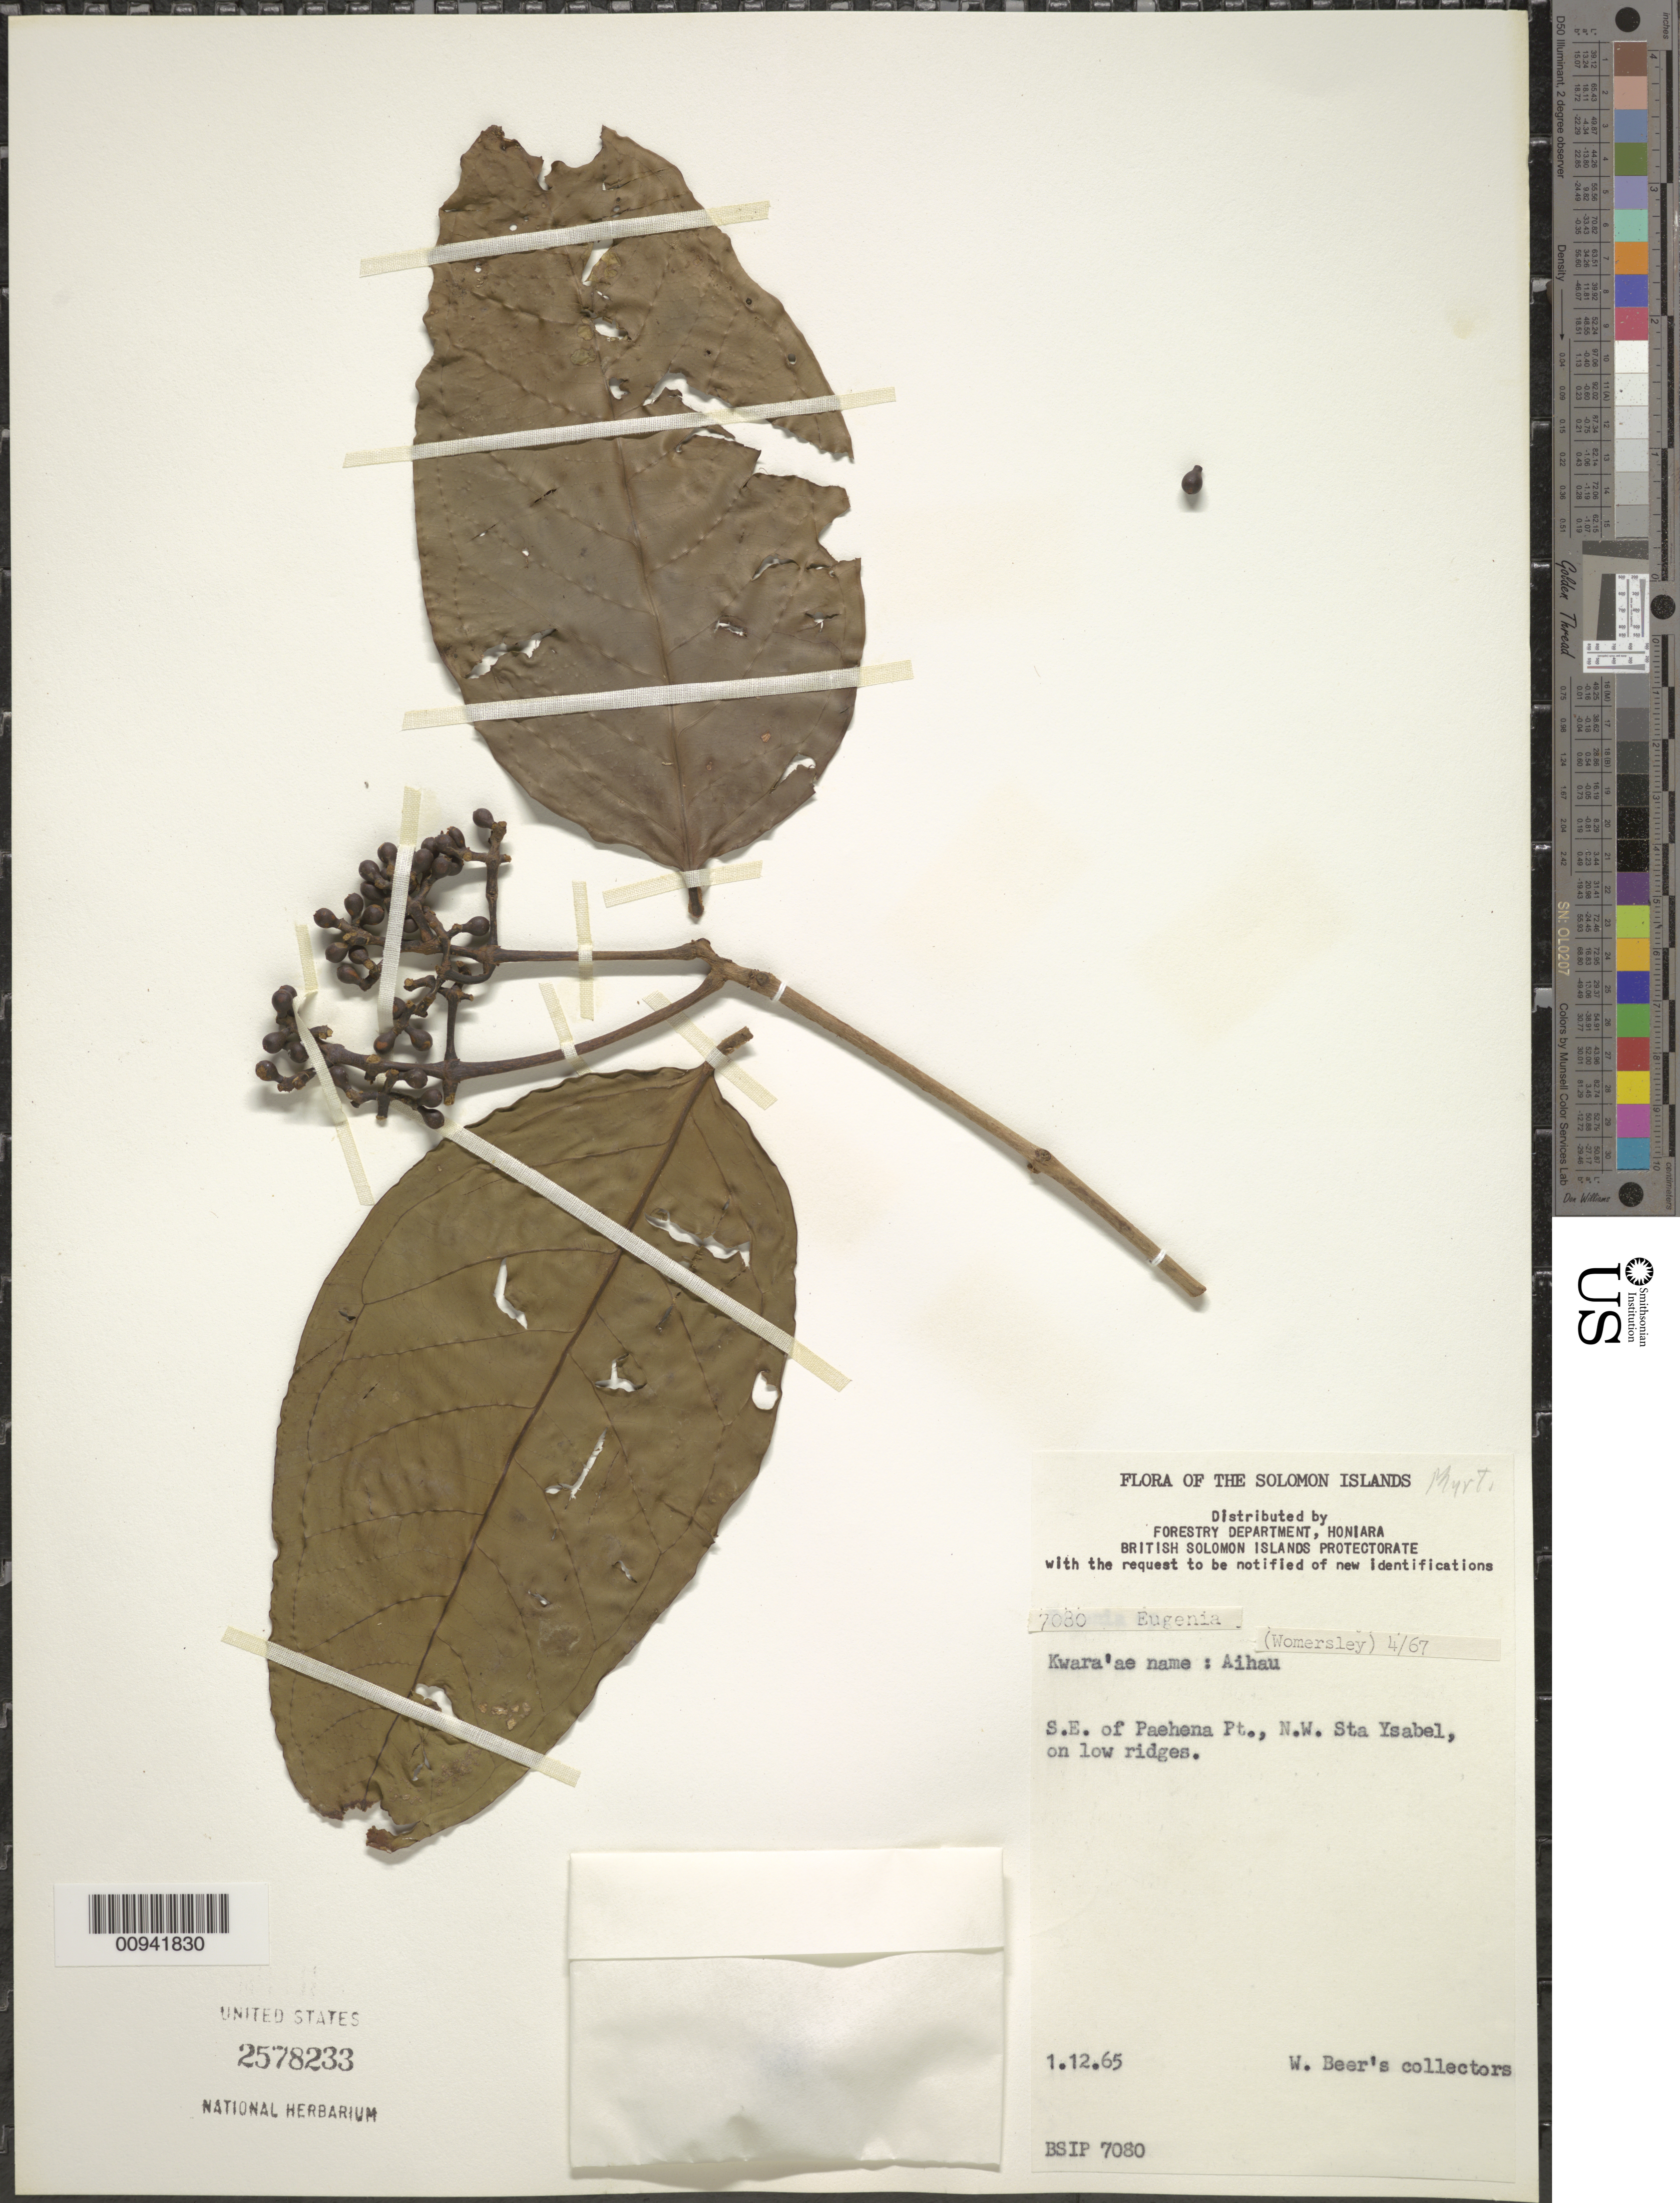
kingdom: Plantae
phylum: Tracheophyta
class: Magnoliopsida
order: Myrtales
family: Myrtaceae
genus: Syzygium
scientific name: Syzygium waterhousei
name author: Merr. & L.M. Perry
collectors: W. Beer's Collectors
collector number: BSIP 7080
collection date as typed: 12 Jan 1965 or 01 Dec 1965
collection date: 1965-01-12 or 1965-12-01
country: Solomon Islands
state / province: Isabel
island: Santa Isabel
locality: S.E. of Paehena Pt., N.W. Sta. Ysabel.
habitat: on low ridges.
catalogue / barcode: US 2578233